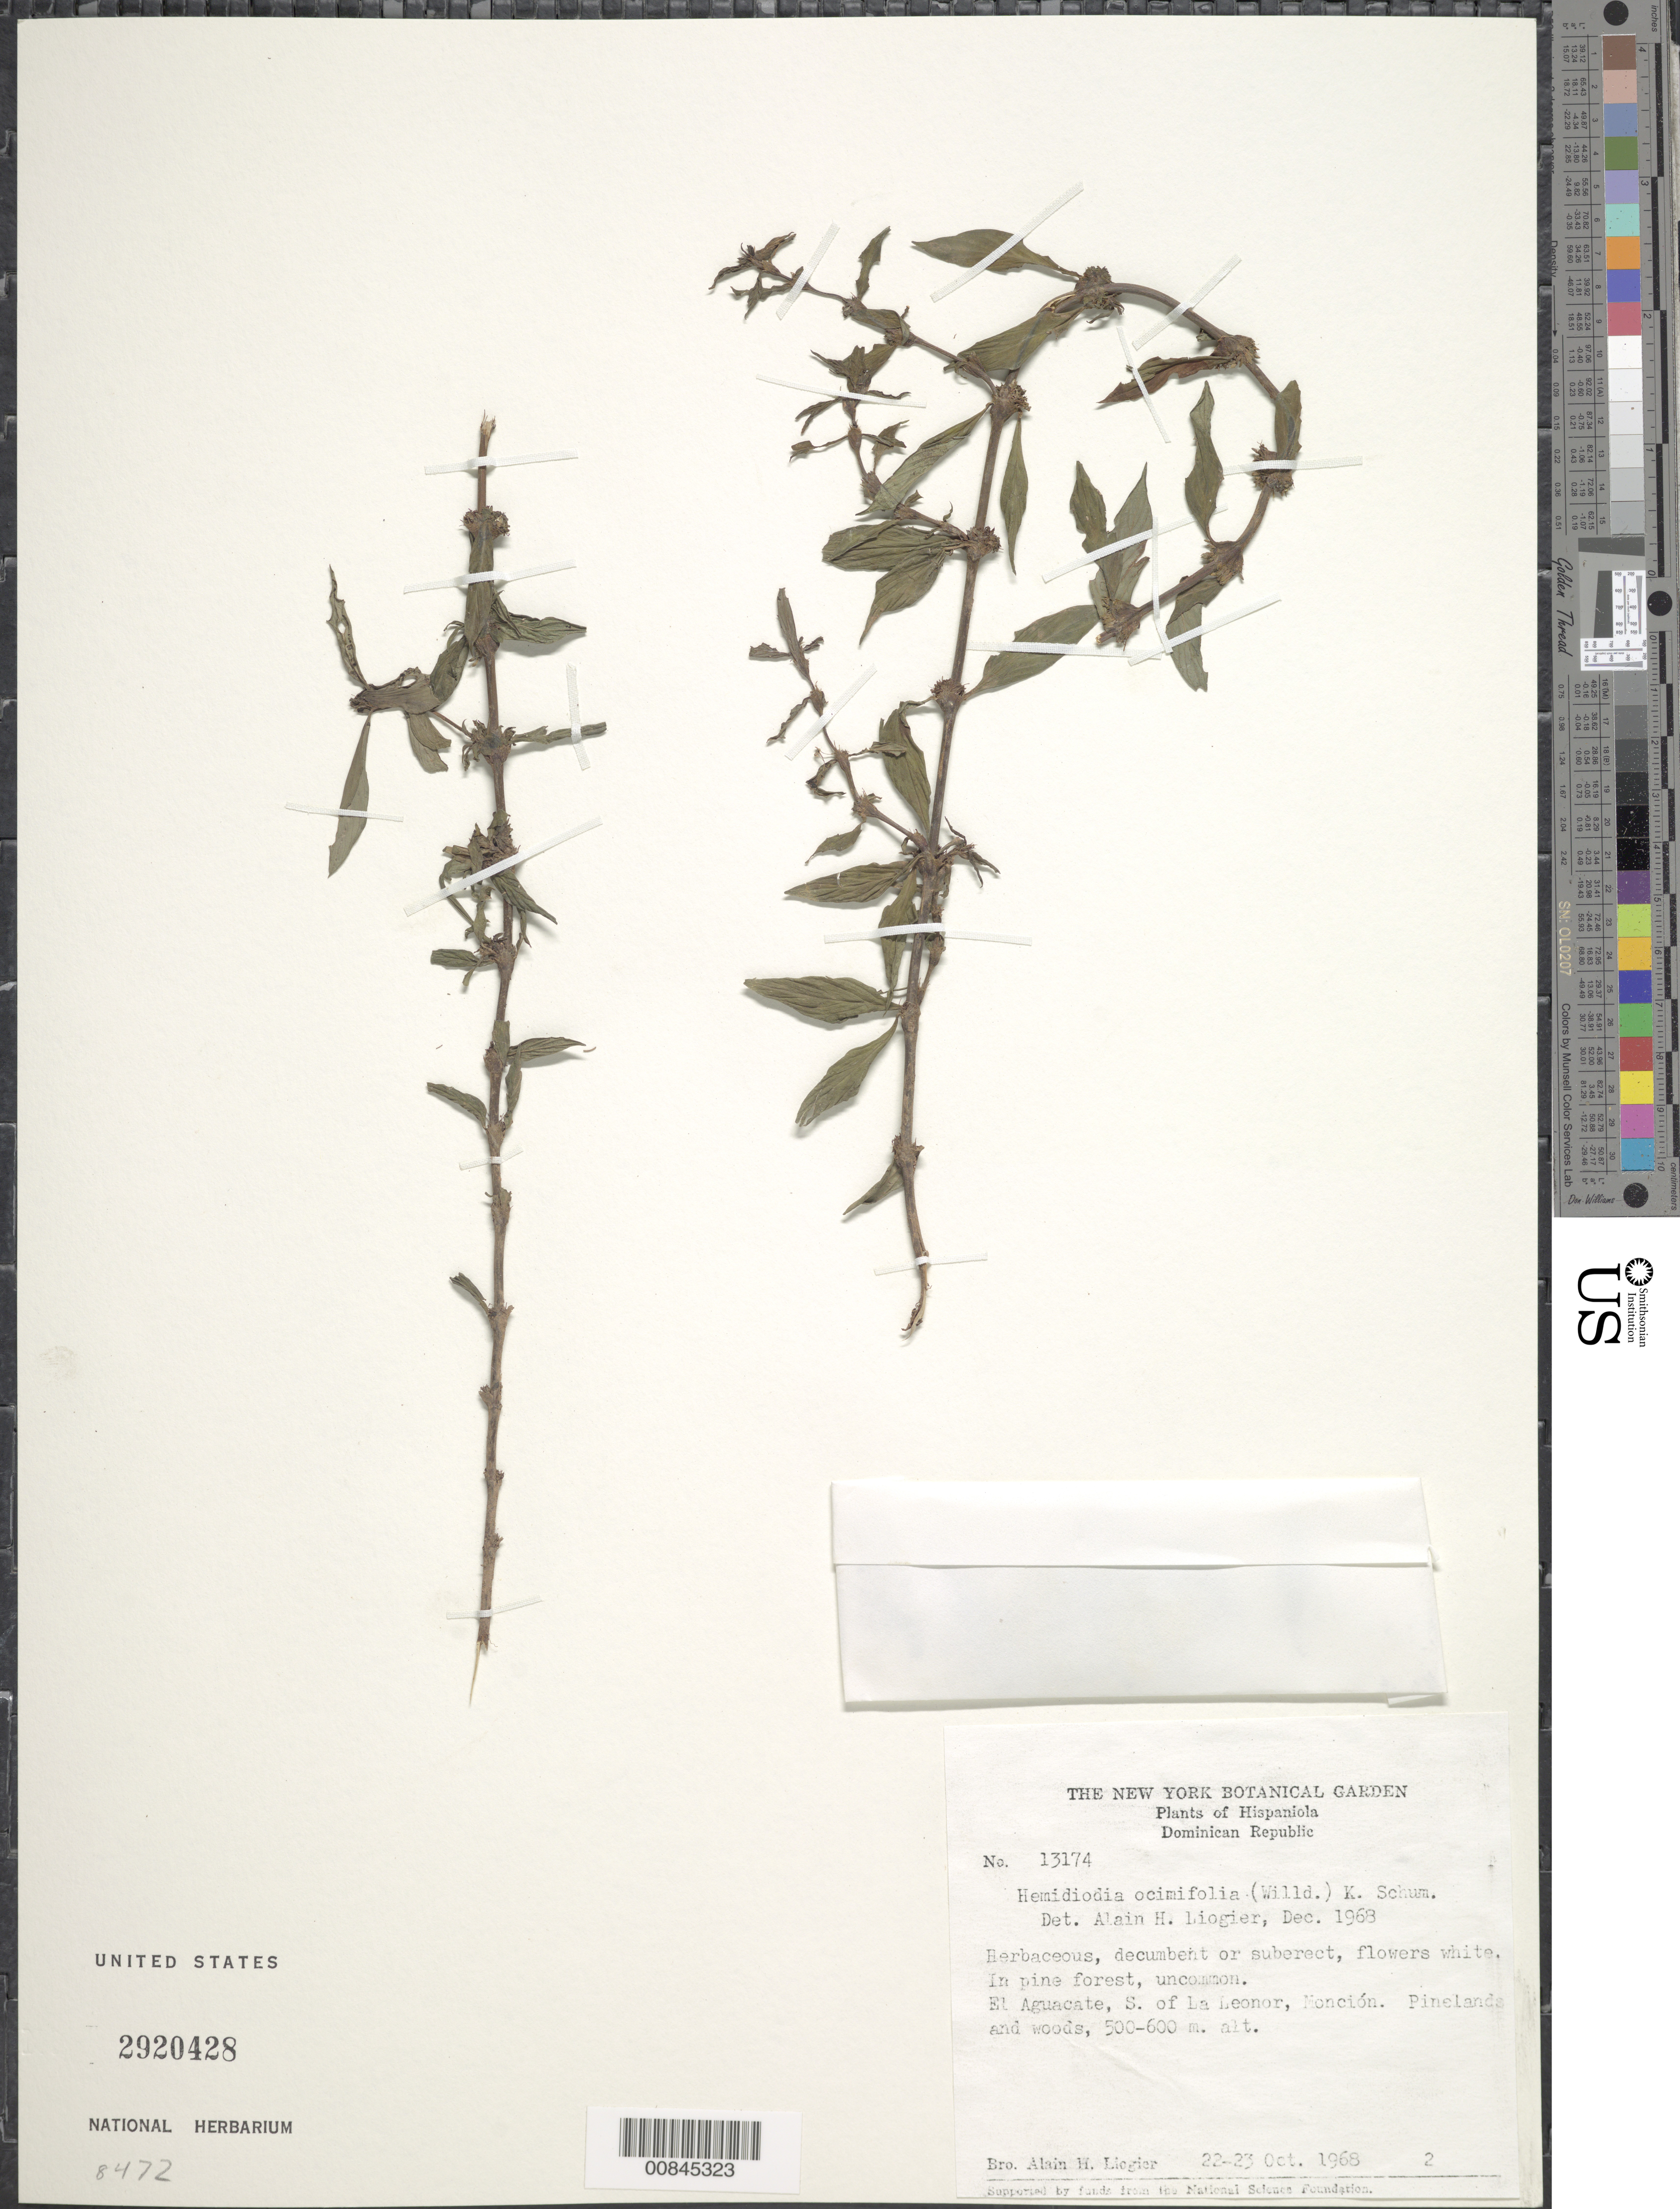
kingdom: Plantae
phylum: Tracheophyta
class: Magnoliopsida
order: Gentianales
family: Rubiaceae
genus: Spermacoce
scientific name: Spermacoce ocymifolia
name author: Willd. ex Roem. & Schult.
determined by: Liogier, Alain H.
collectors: A. H. Liogier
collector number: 13174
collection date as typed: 22 Oct 1968 to 23 Oct 1968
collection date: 1968-10-22/1968-10-23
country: Dominican Republic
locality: El Aguacate, S. of La Leonor, Monción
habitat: Pinelands and woods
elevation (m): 500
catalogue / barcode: US 2920428